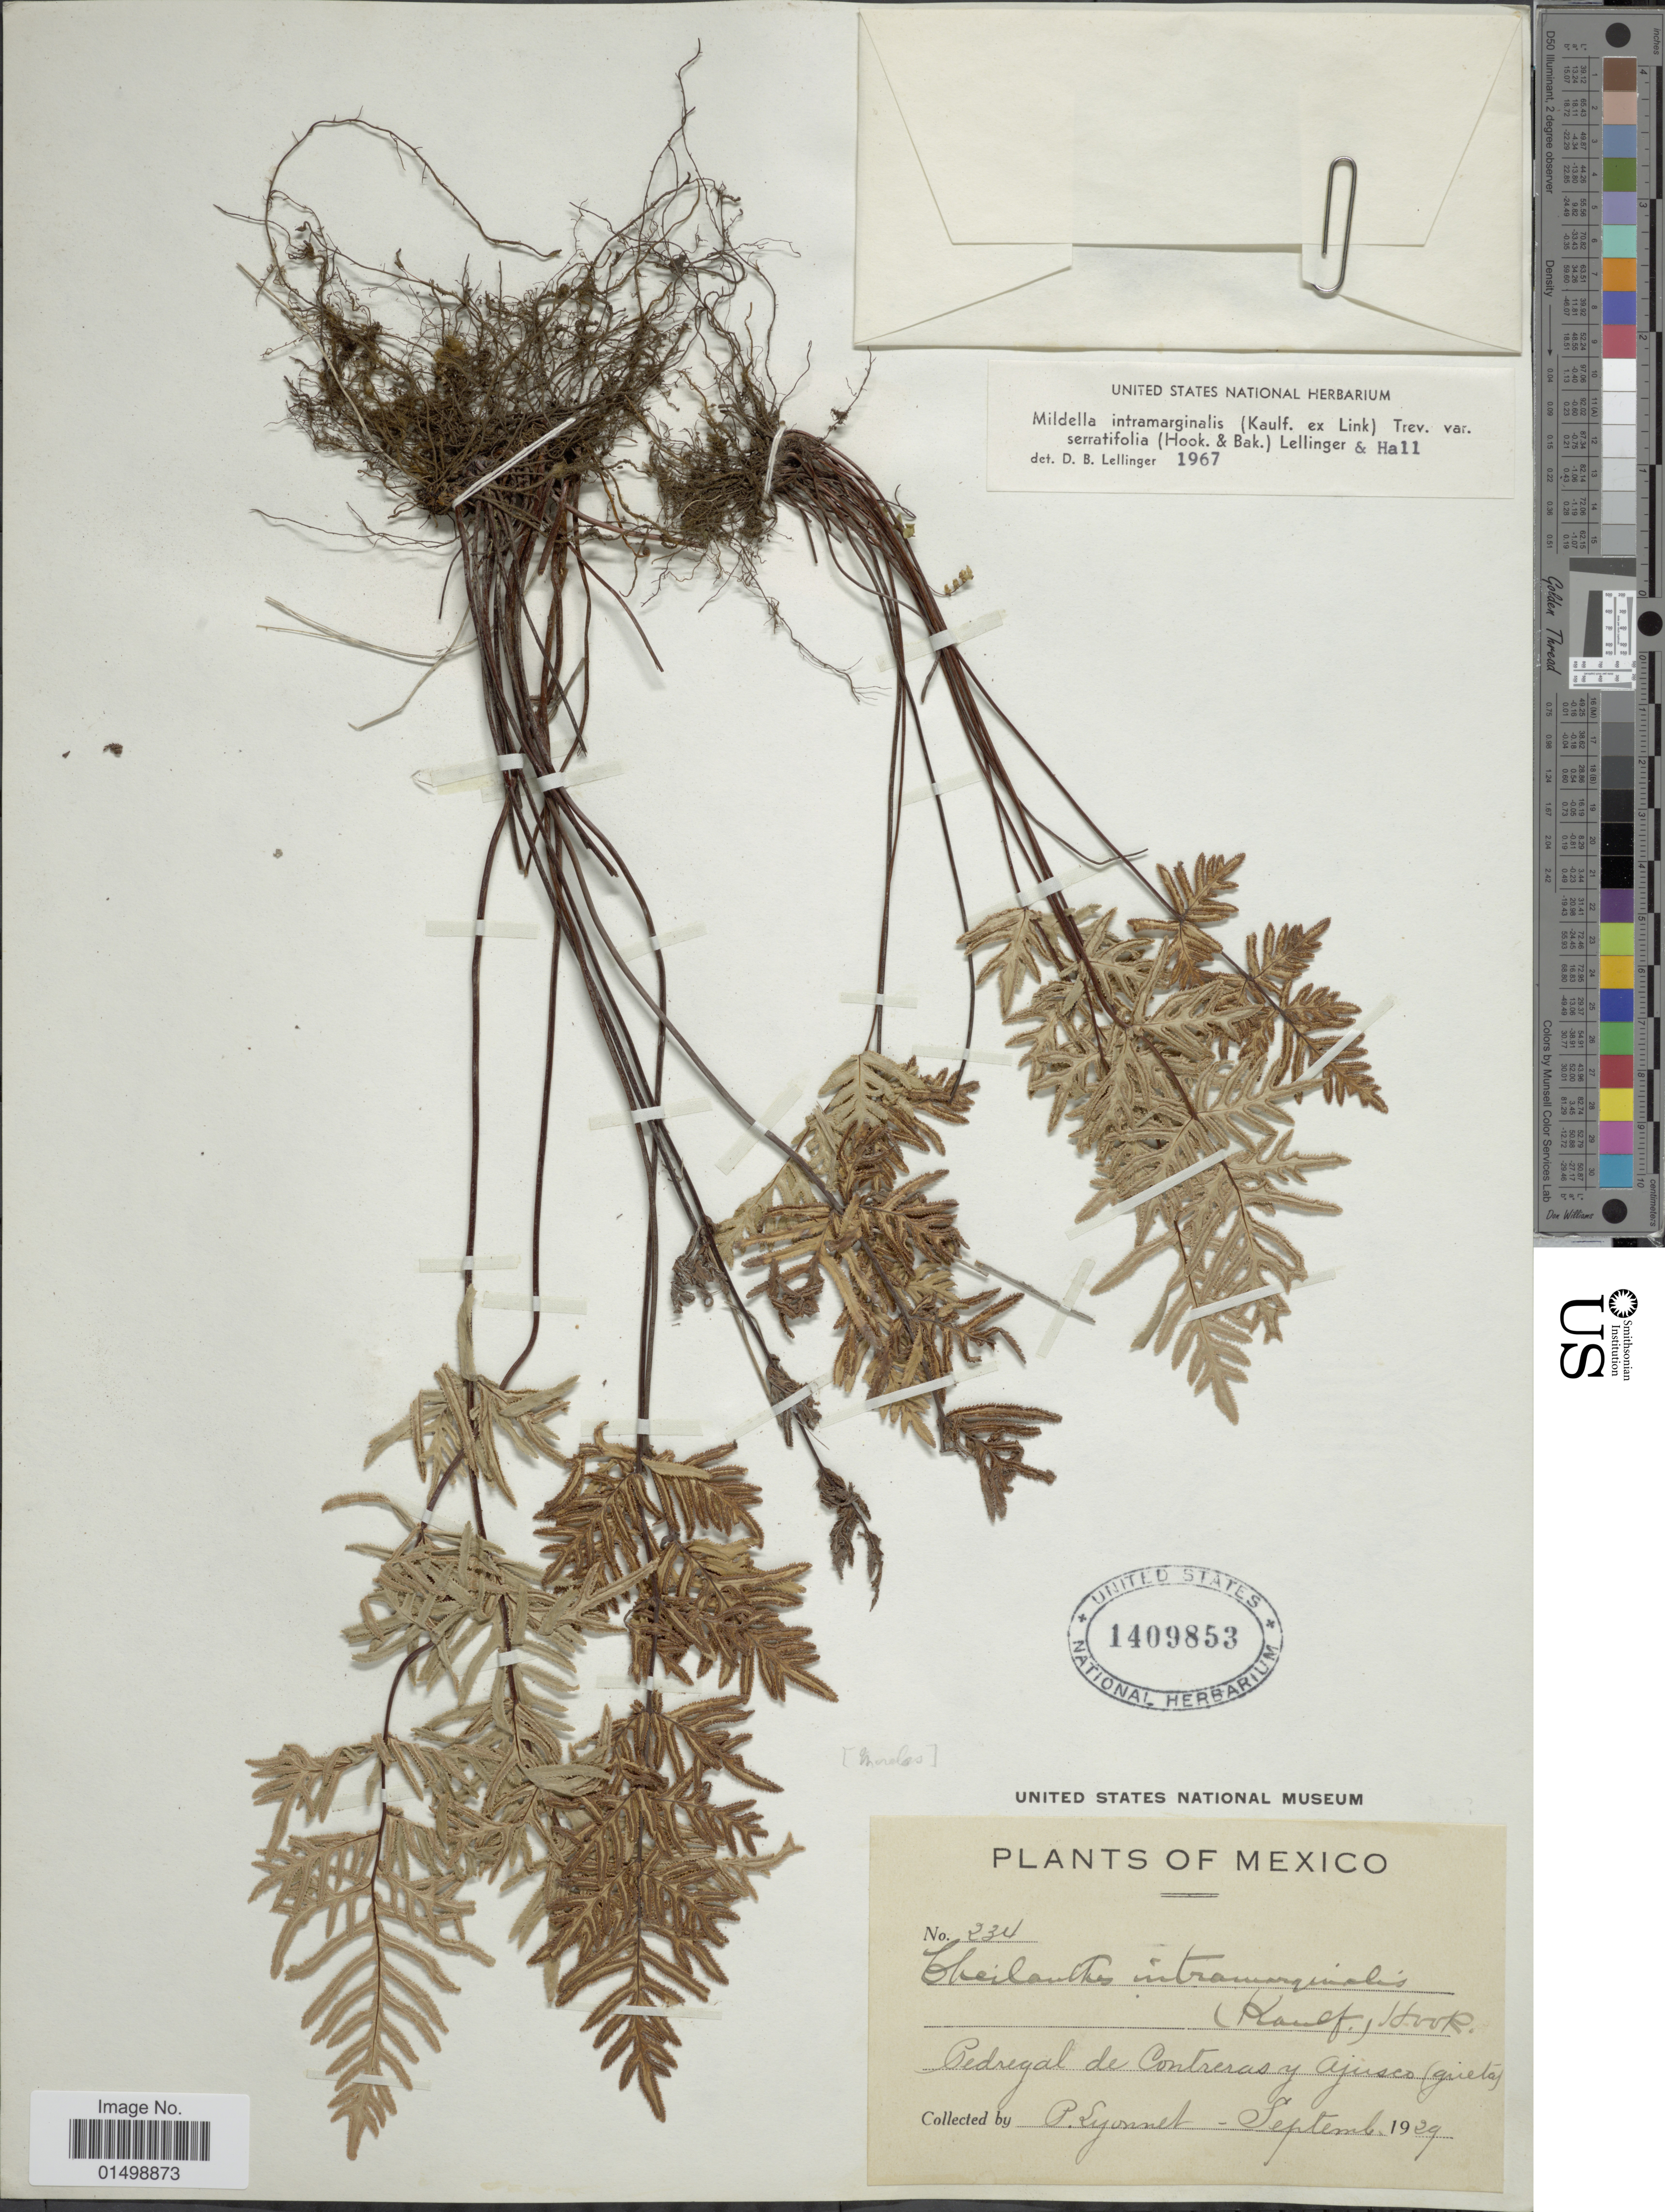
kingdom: Plantae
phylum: Tracheophyta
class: Polypodiopsida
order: Polypodiales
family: Pteridaceae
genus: Cheilanthes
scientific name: Cheilanthes intramarginalis var. serratifolia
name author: (Kaulf.) Hook.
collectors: P. Lyonnel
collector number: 234*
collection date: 1929-09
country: Mexico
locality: Pedregal de Contreras y Ajusco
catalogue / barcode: US 1409853